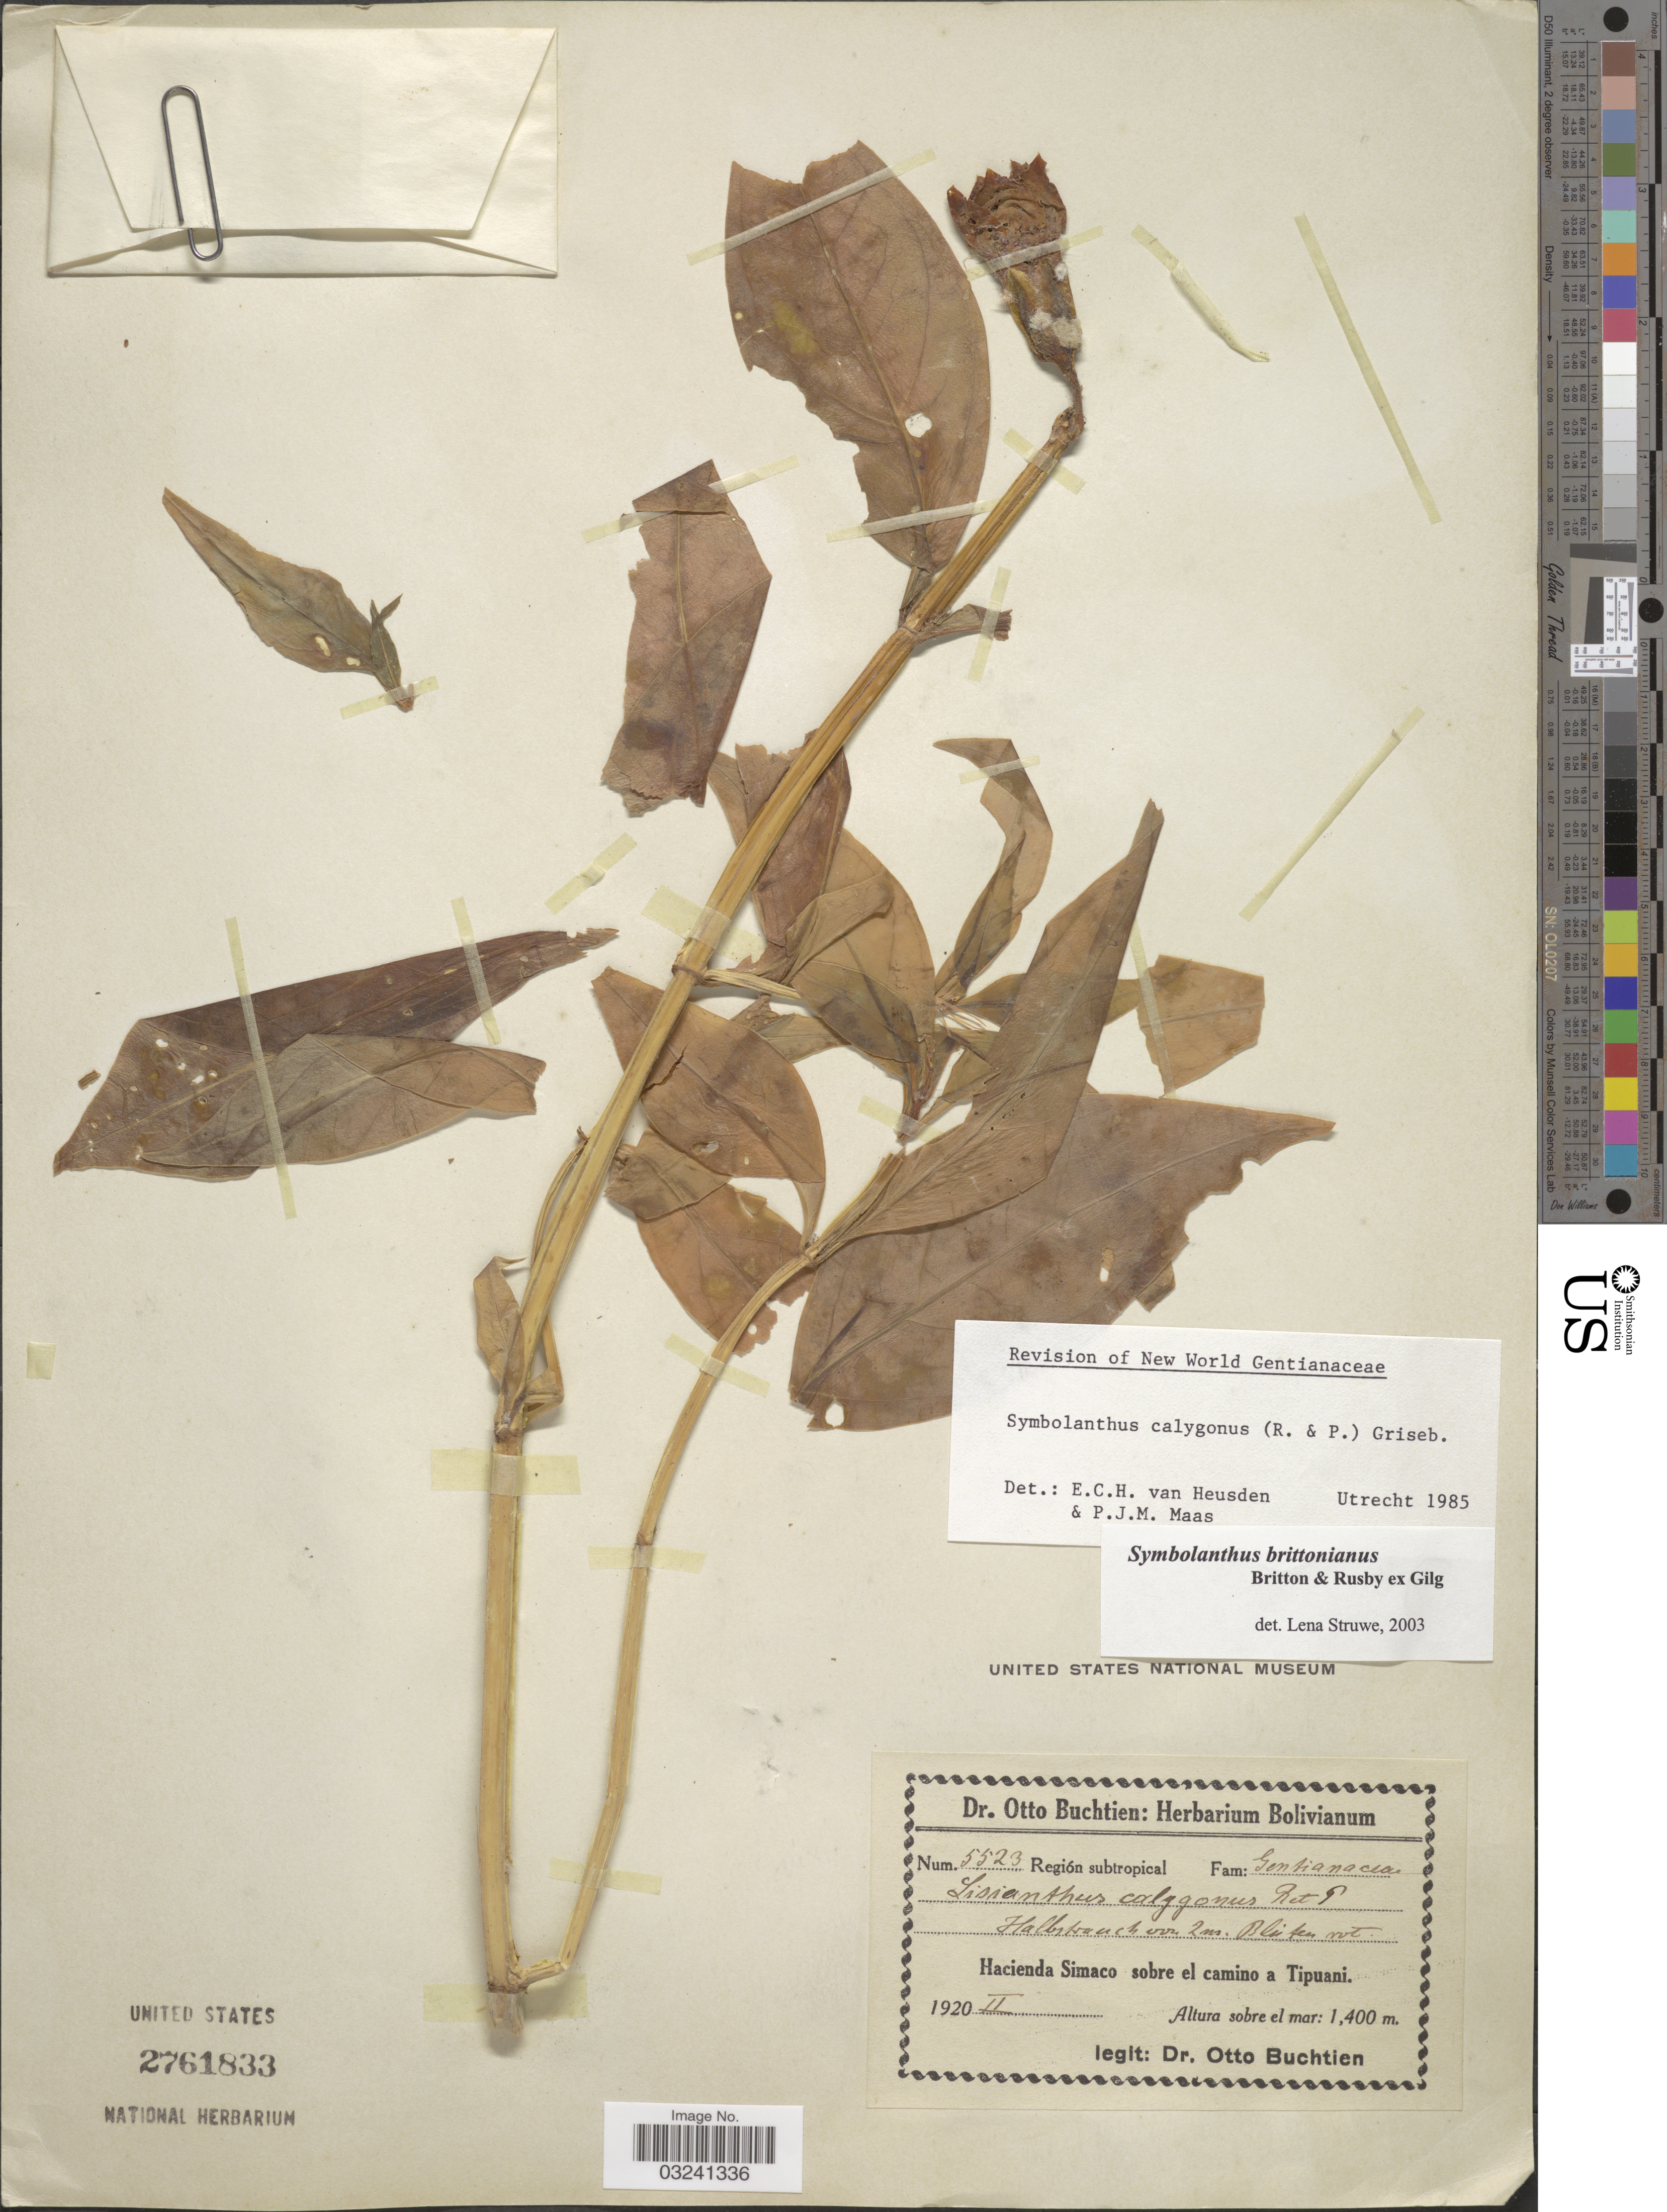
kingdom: Plantae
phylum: Tracheophyta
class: Magnoliopsida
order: Gentianales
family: Gentianaceae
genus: Symbolanthus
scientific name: Symbolanthus brittonianus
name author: Gilg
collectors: O. Buchtien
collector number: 5523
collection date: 1920-02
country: Bolivia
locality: Región Subtropical. Hacienda Simaco sobre el camino a Tipuani.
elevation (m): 1400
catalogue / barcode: US 2761833